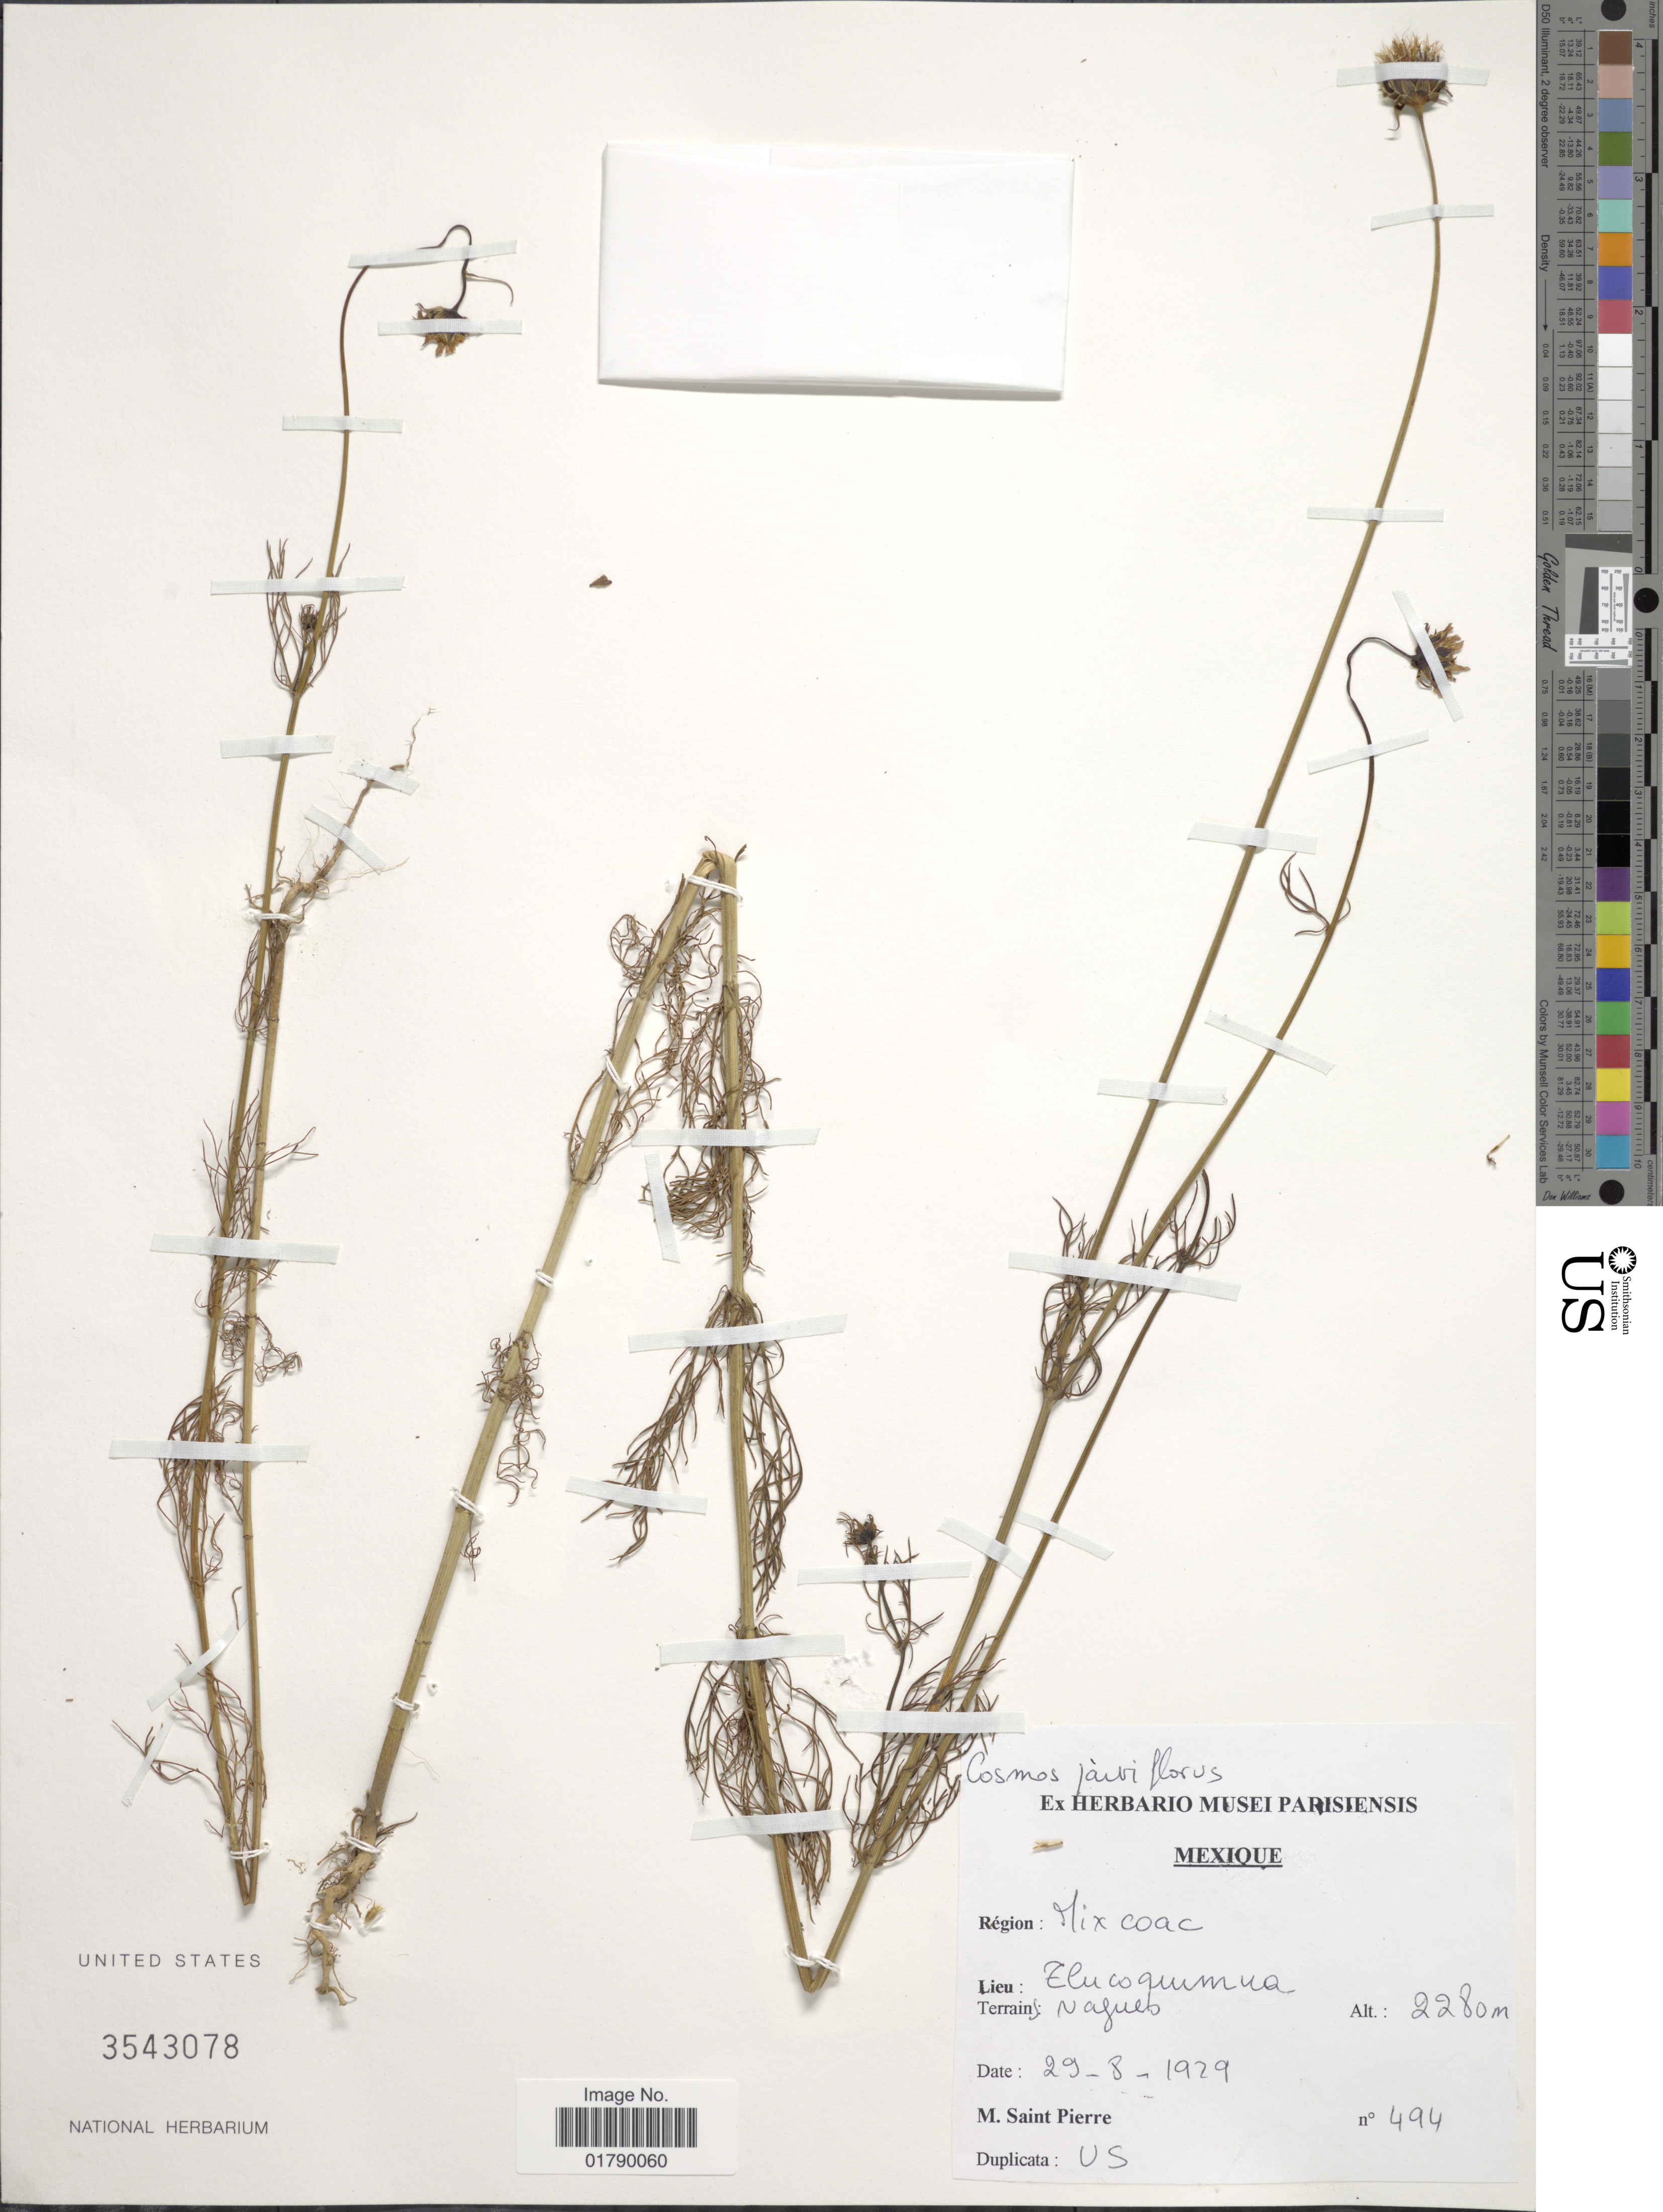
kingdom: Plantae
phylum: Tracheophyta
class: Magnoliopsida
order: Asterales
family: Asteraceae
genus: Cosmos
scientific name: Cosmos parviflorus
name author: (Jacq.) Pers.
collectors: M. Saint-Pierre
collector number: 494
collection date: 1929-08-29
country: Mexico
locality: Region: Mixcoac, Lieu: Elucoqumua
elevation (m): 2280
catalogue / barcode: US 3543078